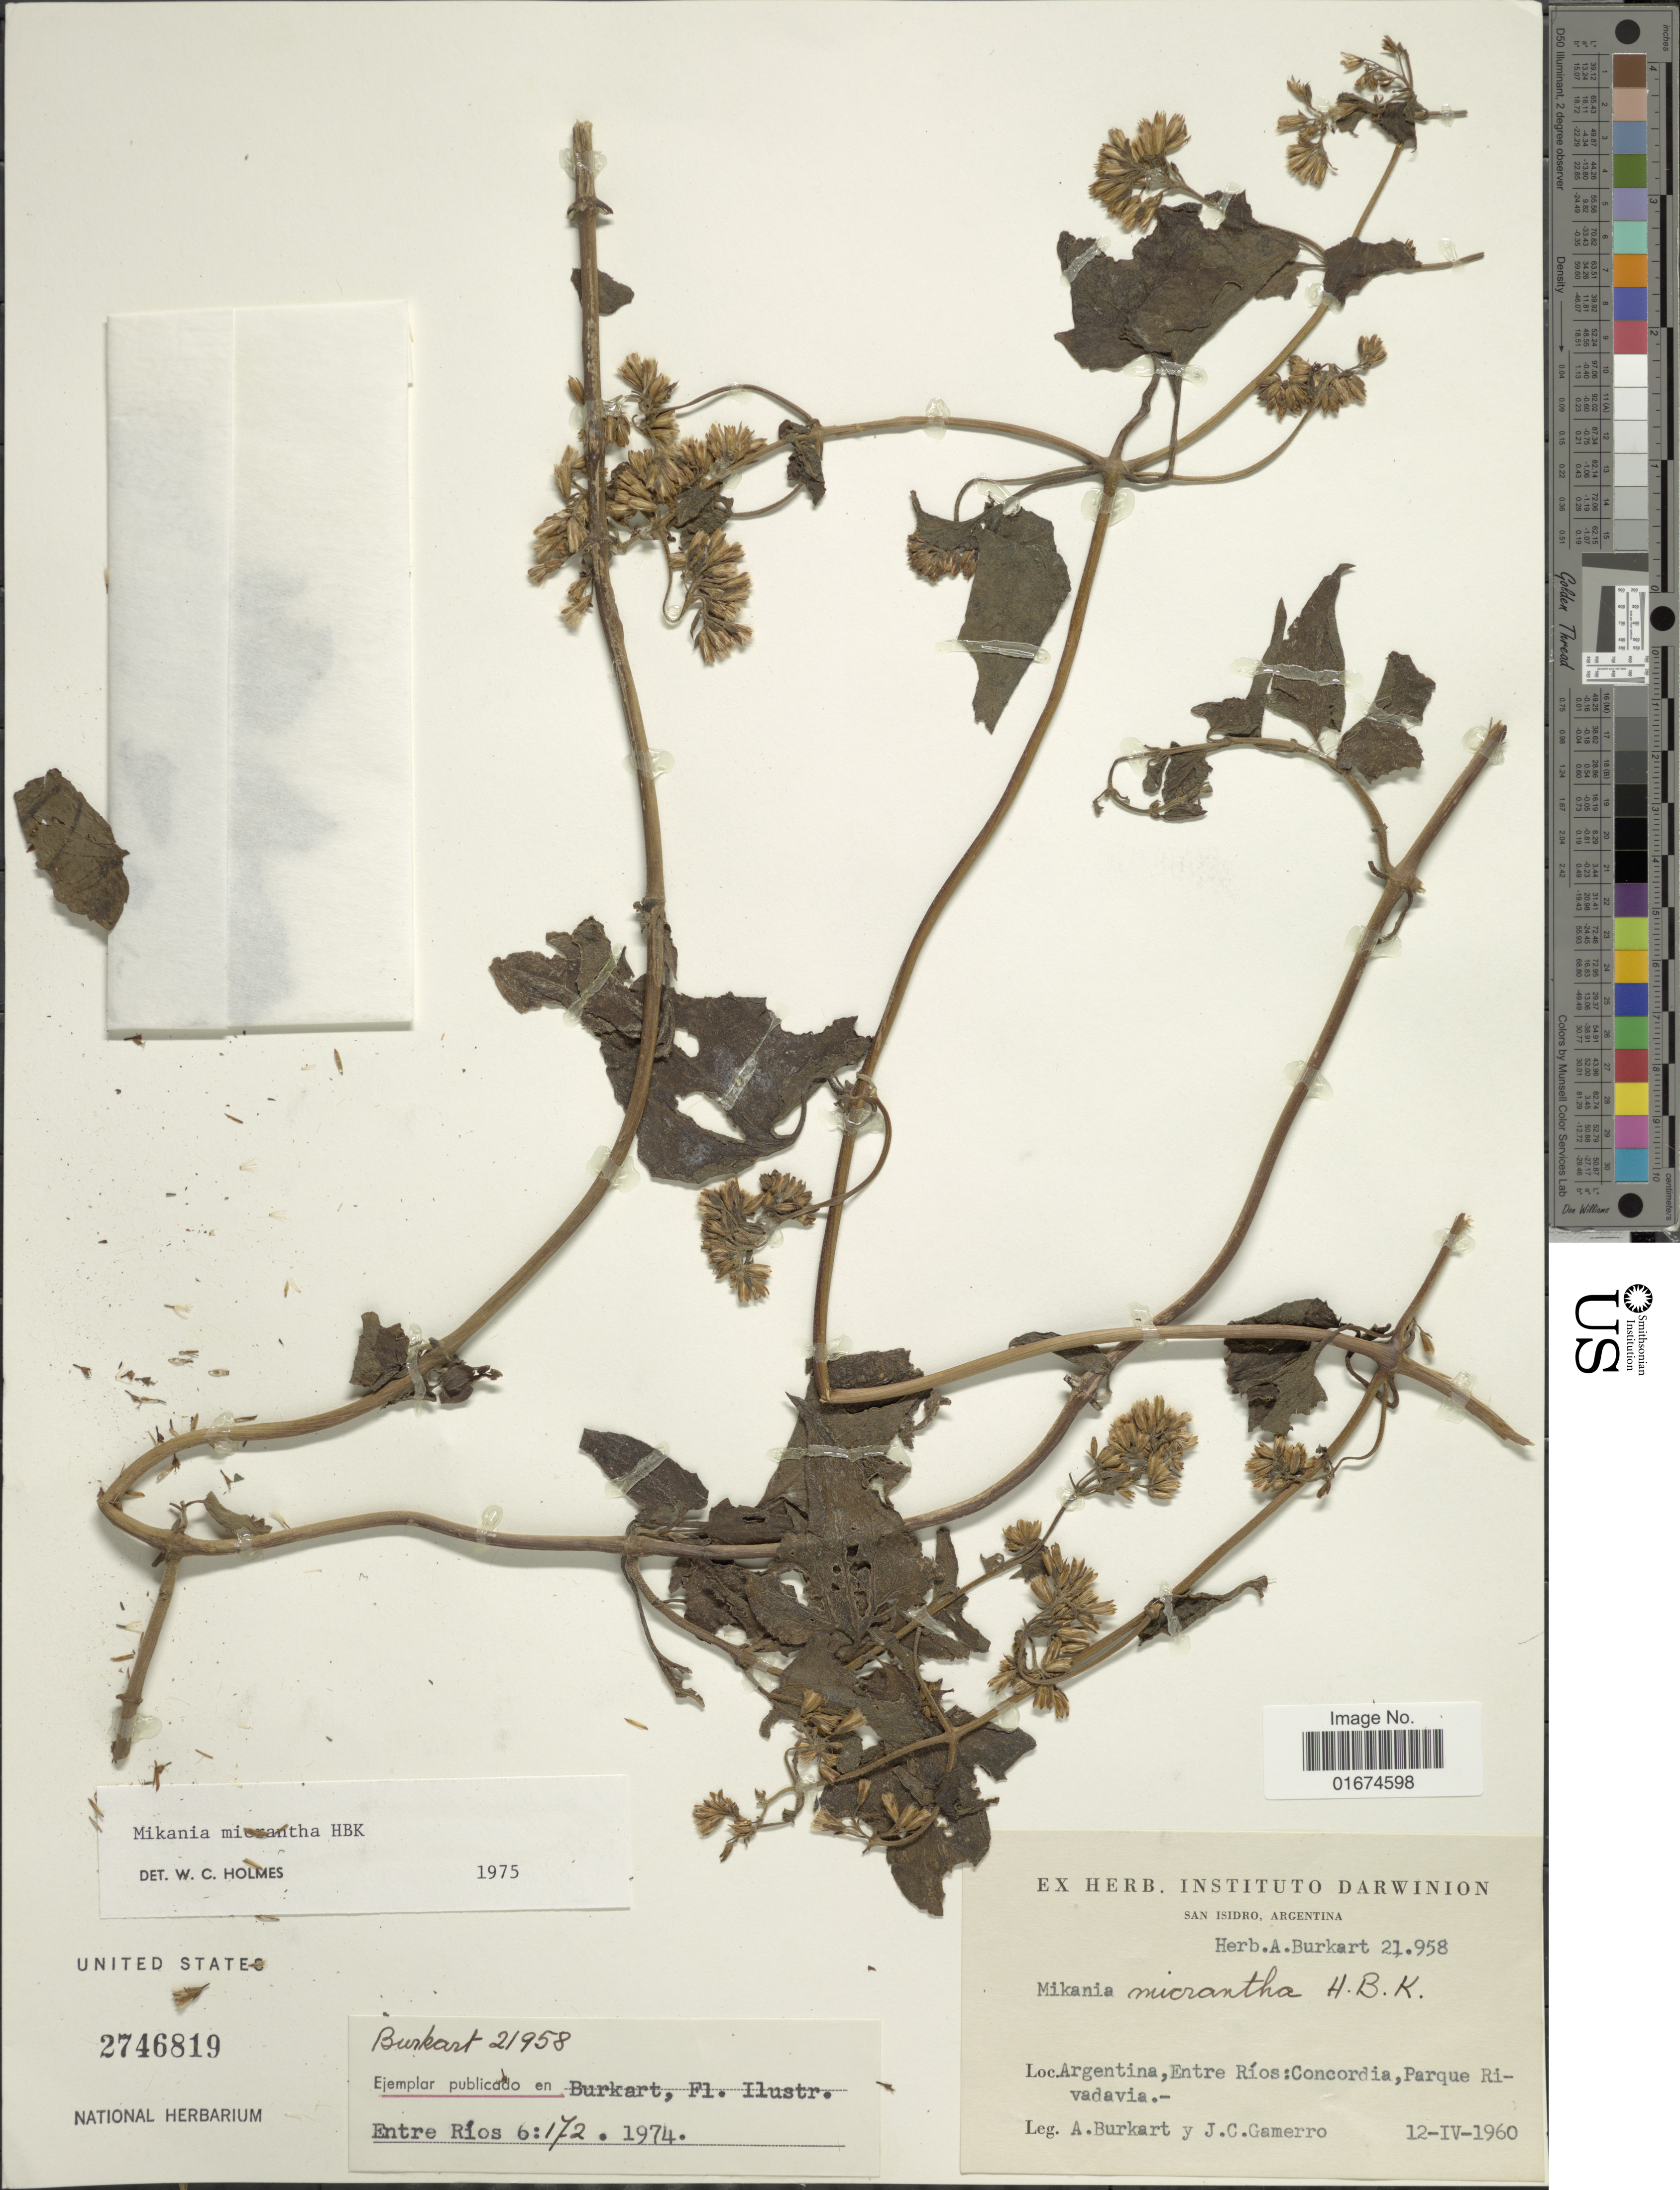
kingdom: Plantae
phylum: Tracheophyta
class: Magnoliopsida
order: Asterales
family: Asteraceae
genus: Mikania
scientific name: Mikania micrantha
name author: Kunth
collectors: A. E. Burkart & J. Camerro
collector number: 21958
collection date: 1960-04-12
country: Argentina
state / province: Entre Rios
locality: Concordia, Parque Rivadavia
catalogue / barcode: US 2746819